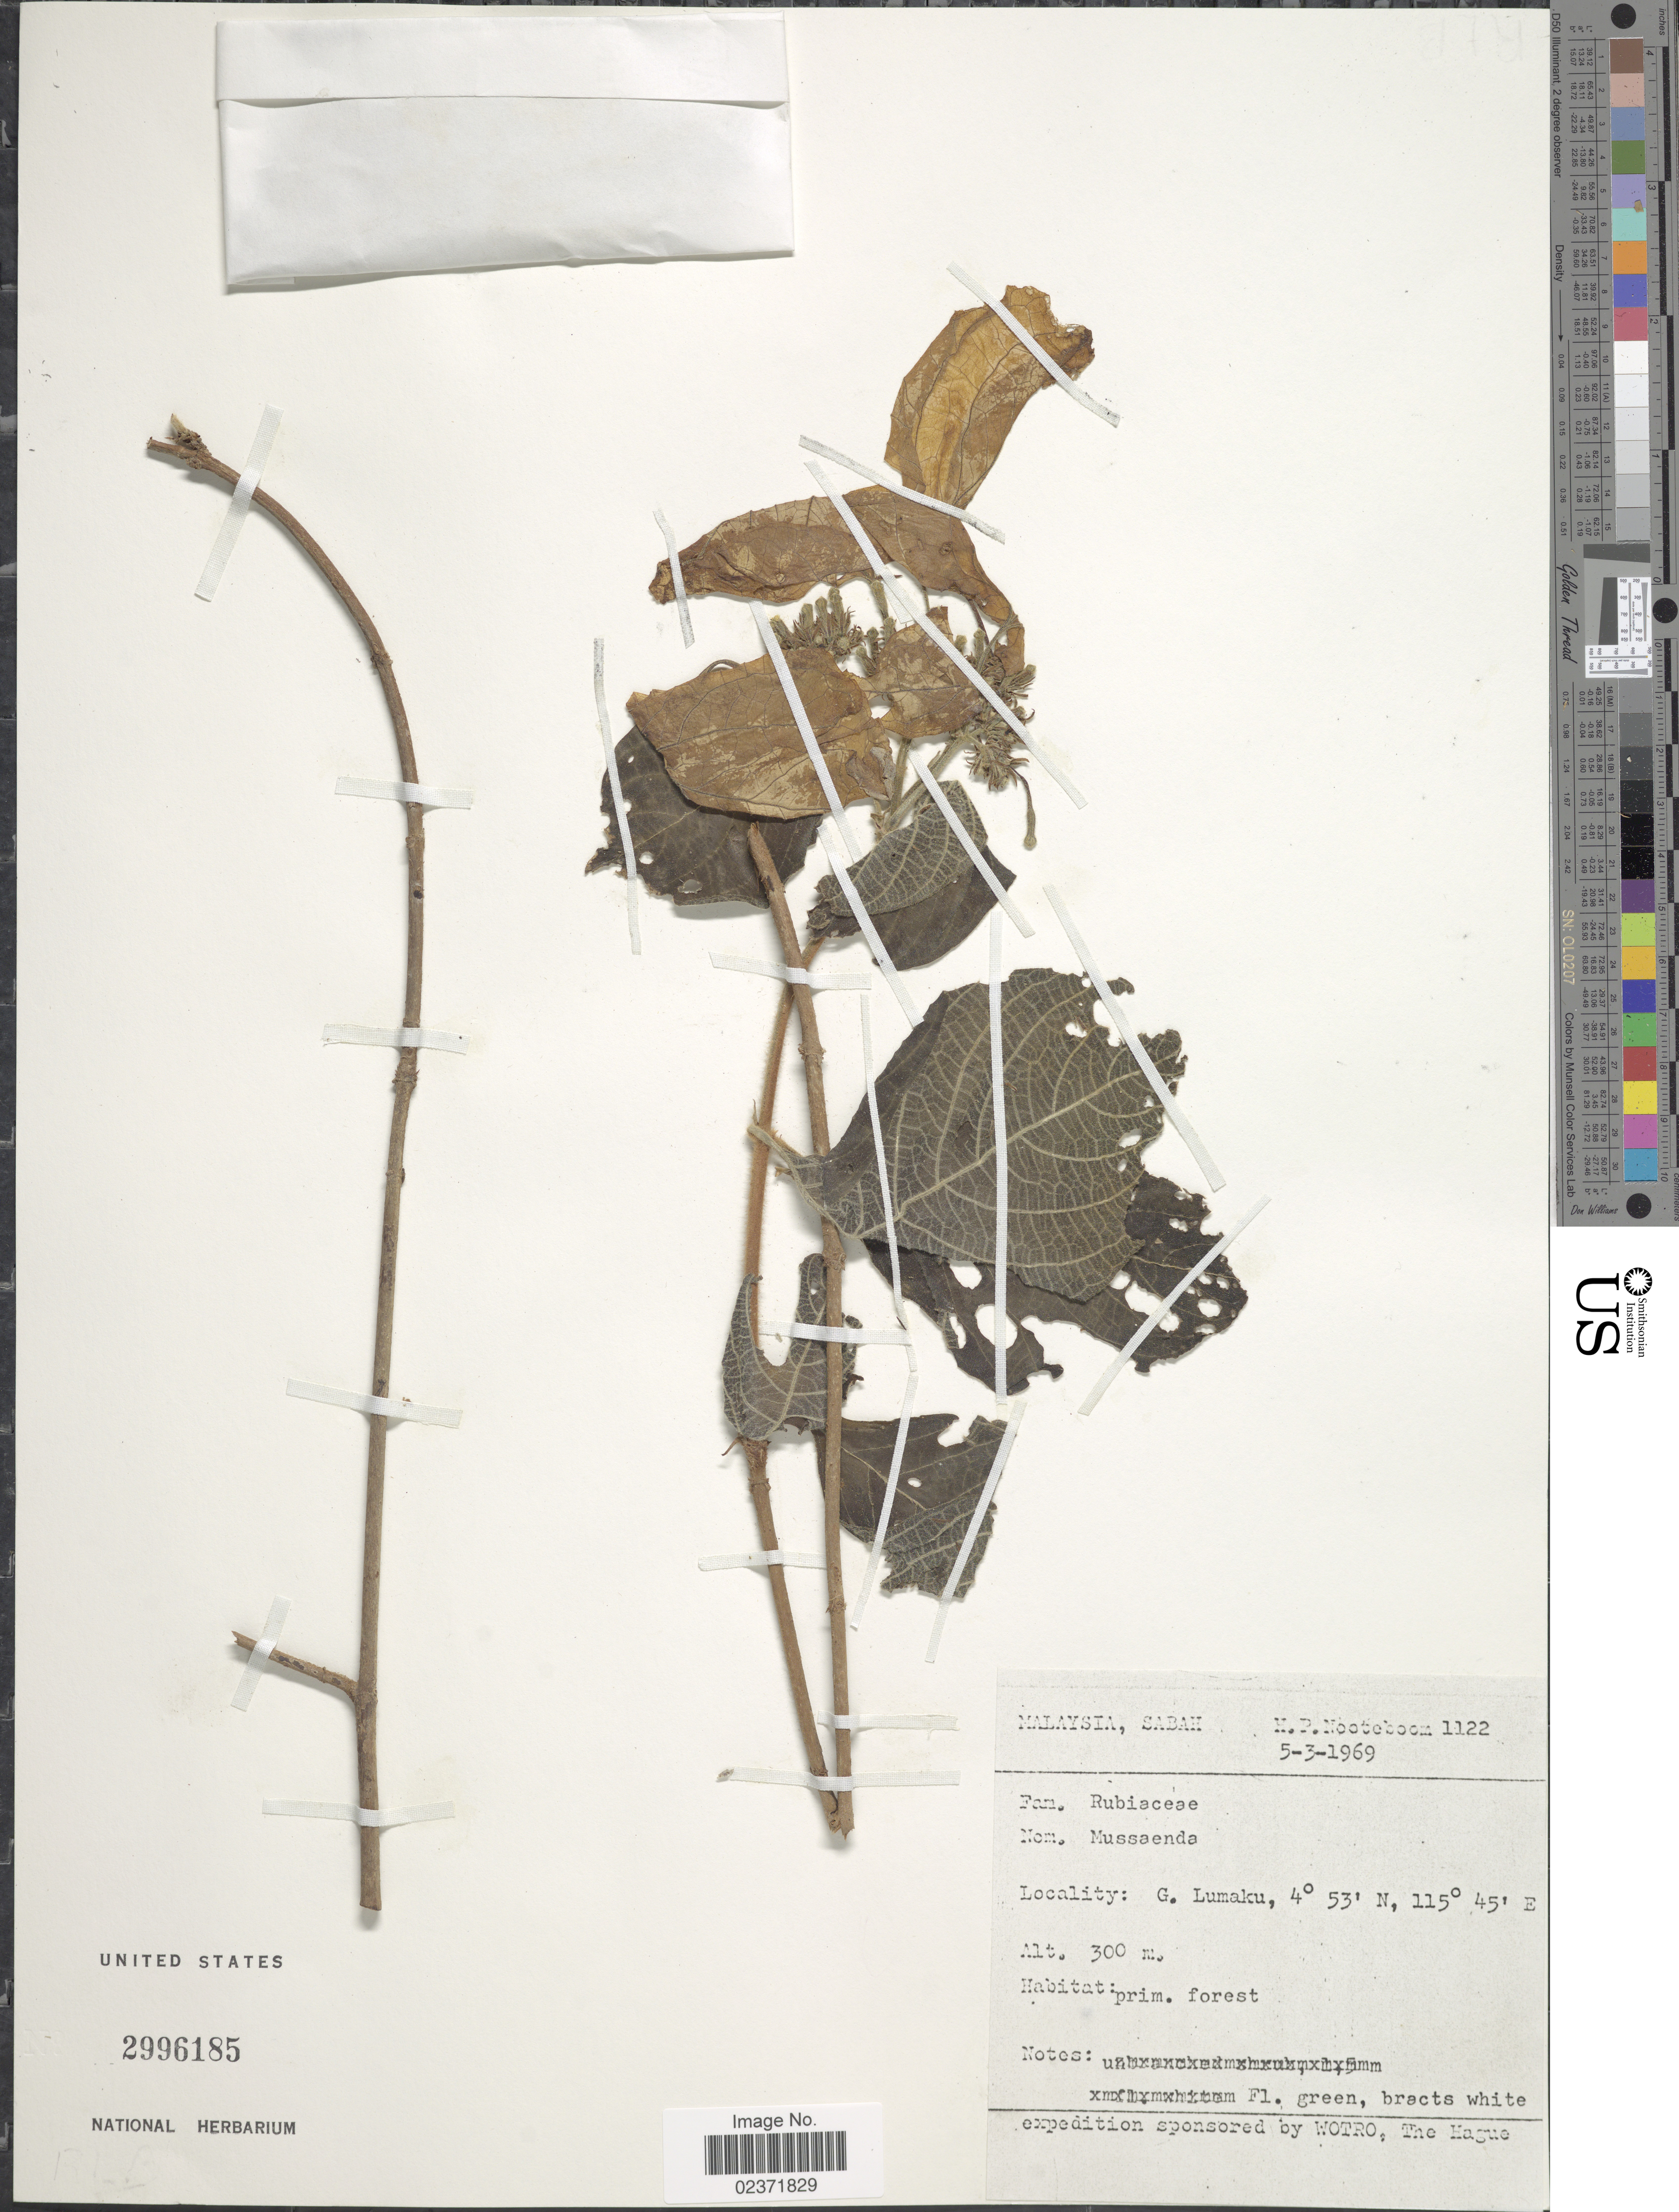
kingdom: Plantae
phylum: Tracheophyta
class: Magnoliopsida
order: Gentianales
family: Rubiaceae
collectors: H. P. Nooteboom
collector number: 1122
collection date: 1969-03-05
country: Malaysia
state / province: Sabah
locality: G. Lumaku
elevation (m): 300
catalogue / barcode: US 2996185